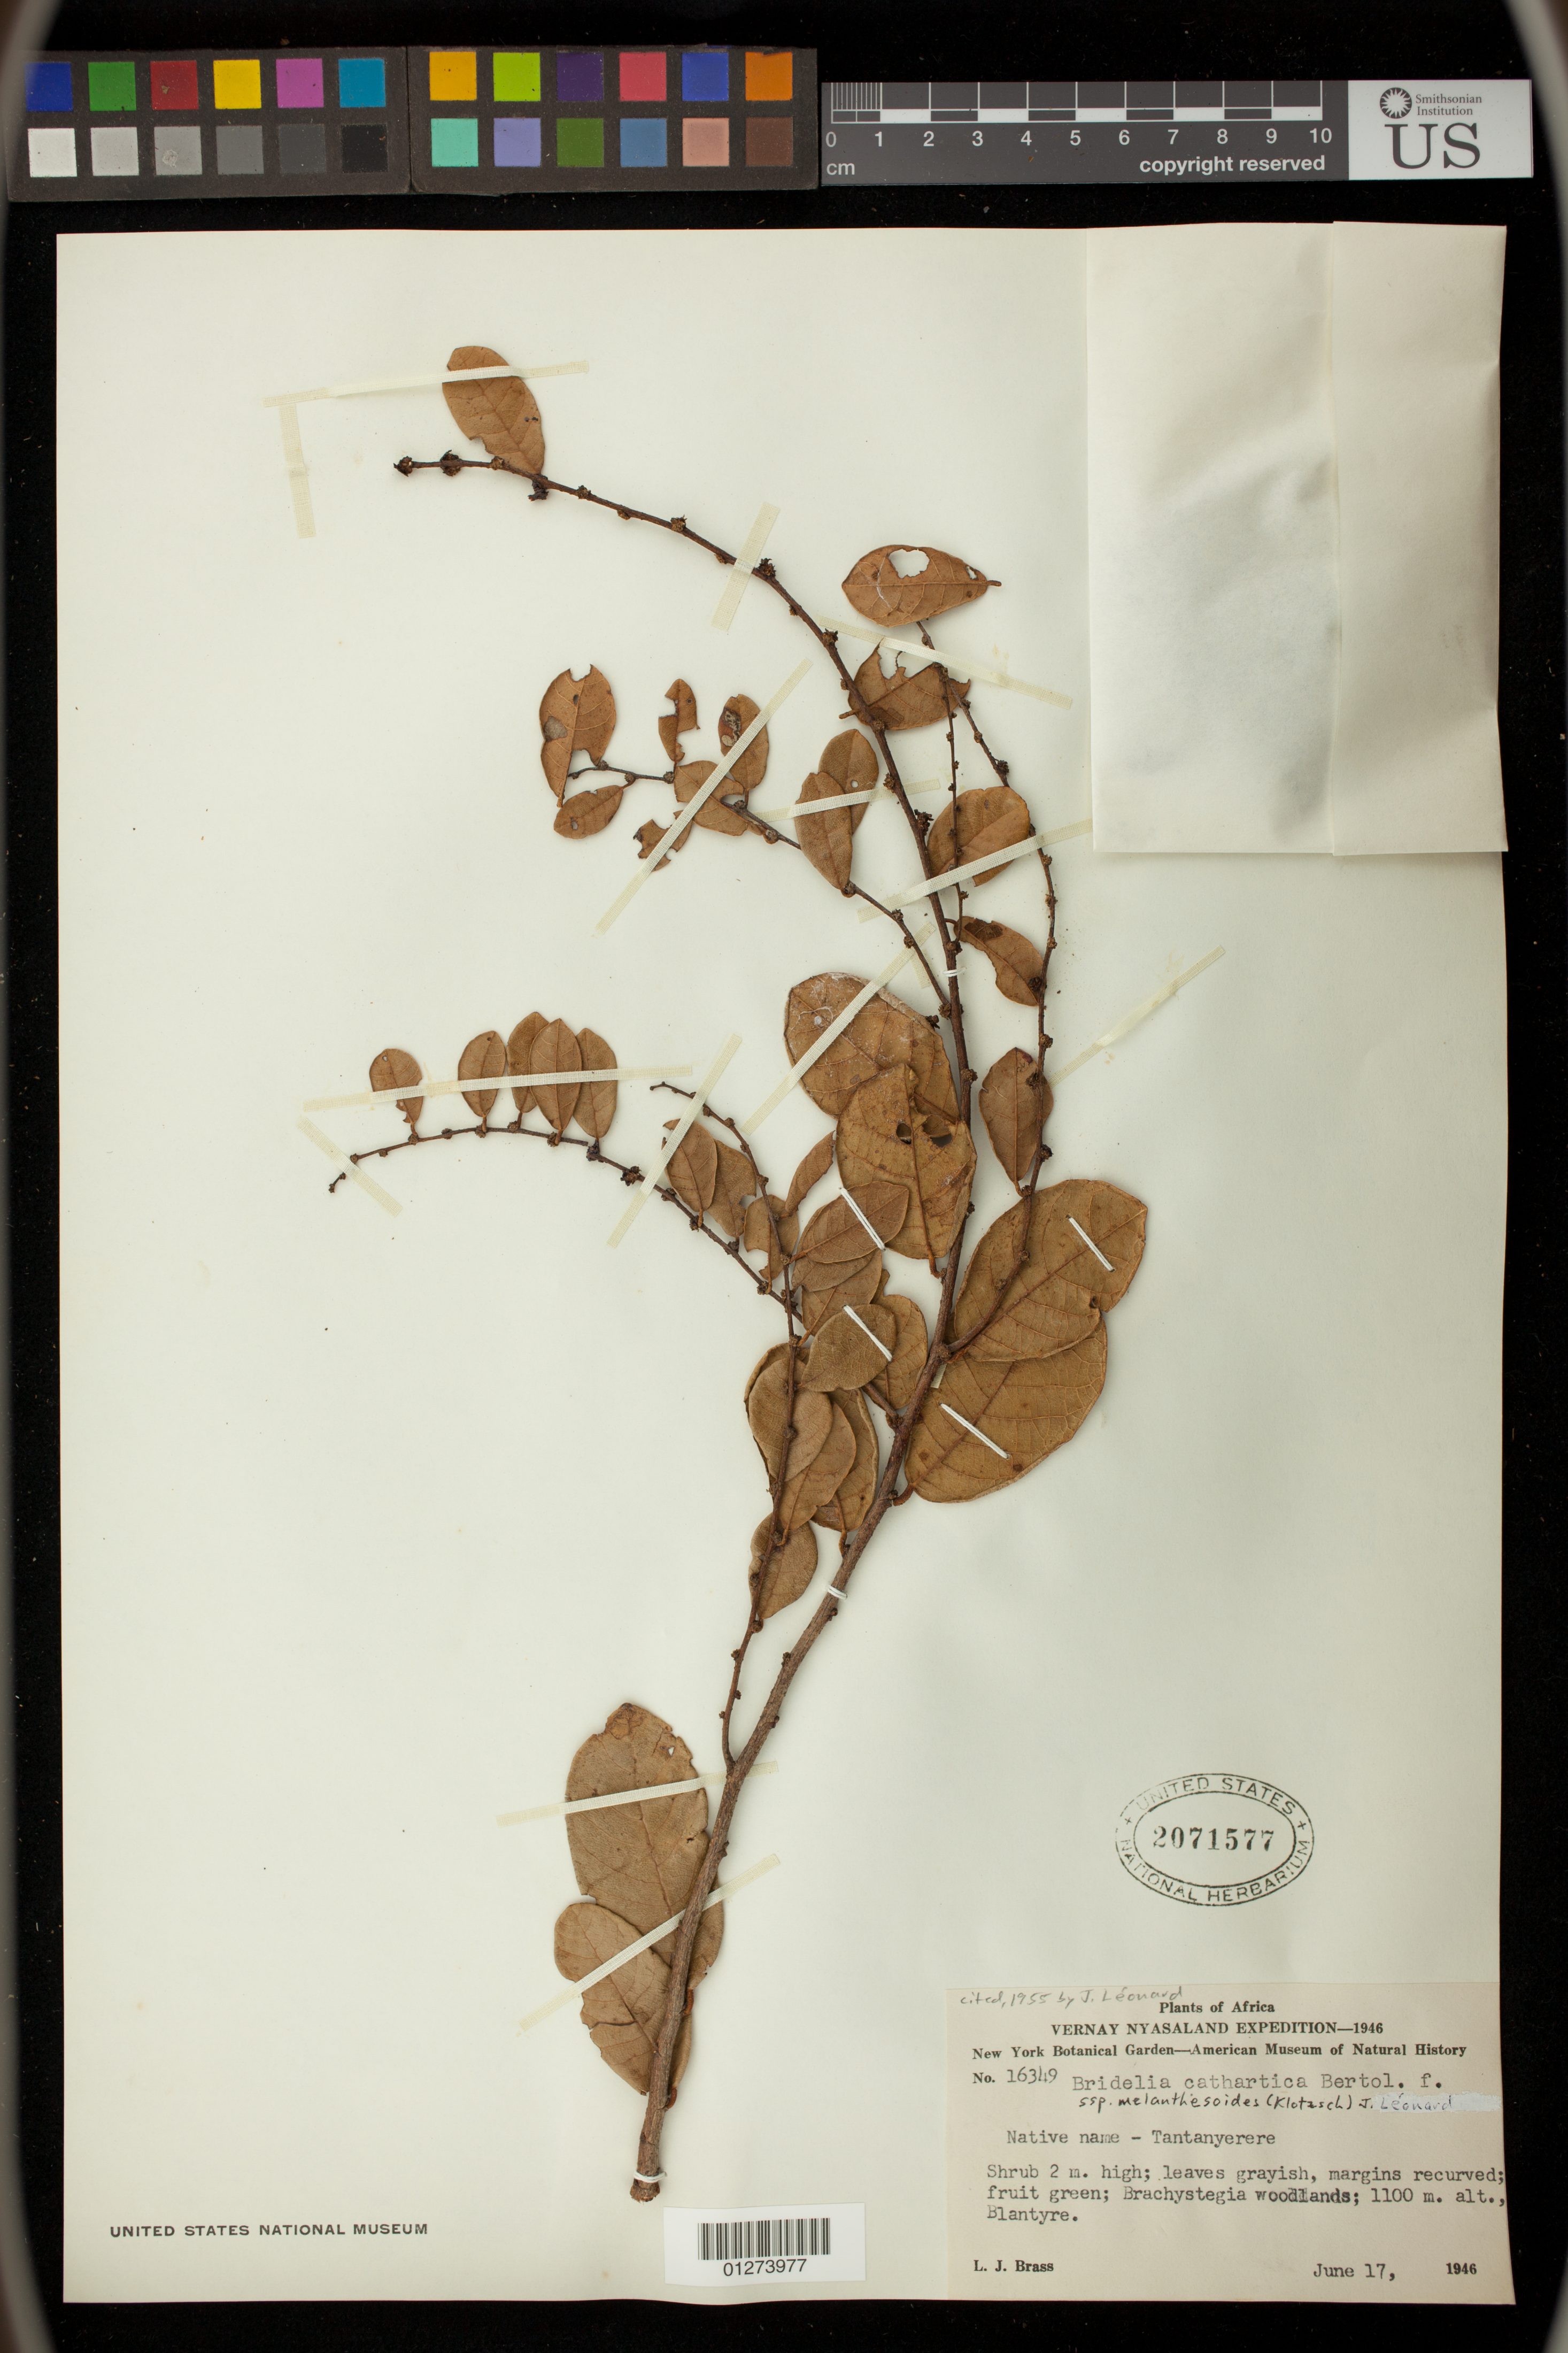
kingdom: Plantae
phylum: Tracheophyta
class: Magnoliopsida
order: Malpighiales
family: Phyllanthaceae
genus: Bridelia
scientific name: Bridelia cathartica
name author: G. Bertol.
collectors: L. J. Brass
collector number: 16349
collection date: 1946-06-17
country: Malawi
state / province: Southern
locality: Blantyre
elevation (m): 1100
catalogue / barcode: US 2071577